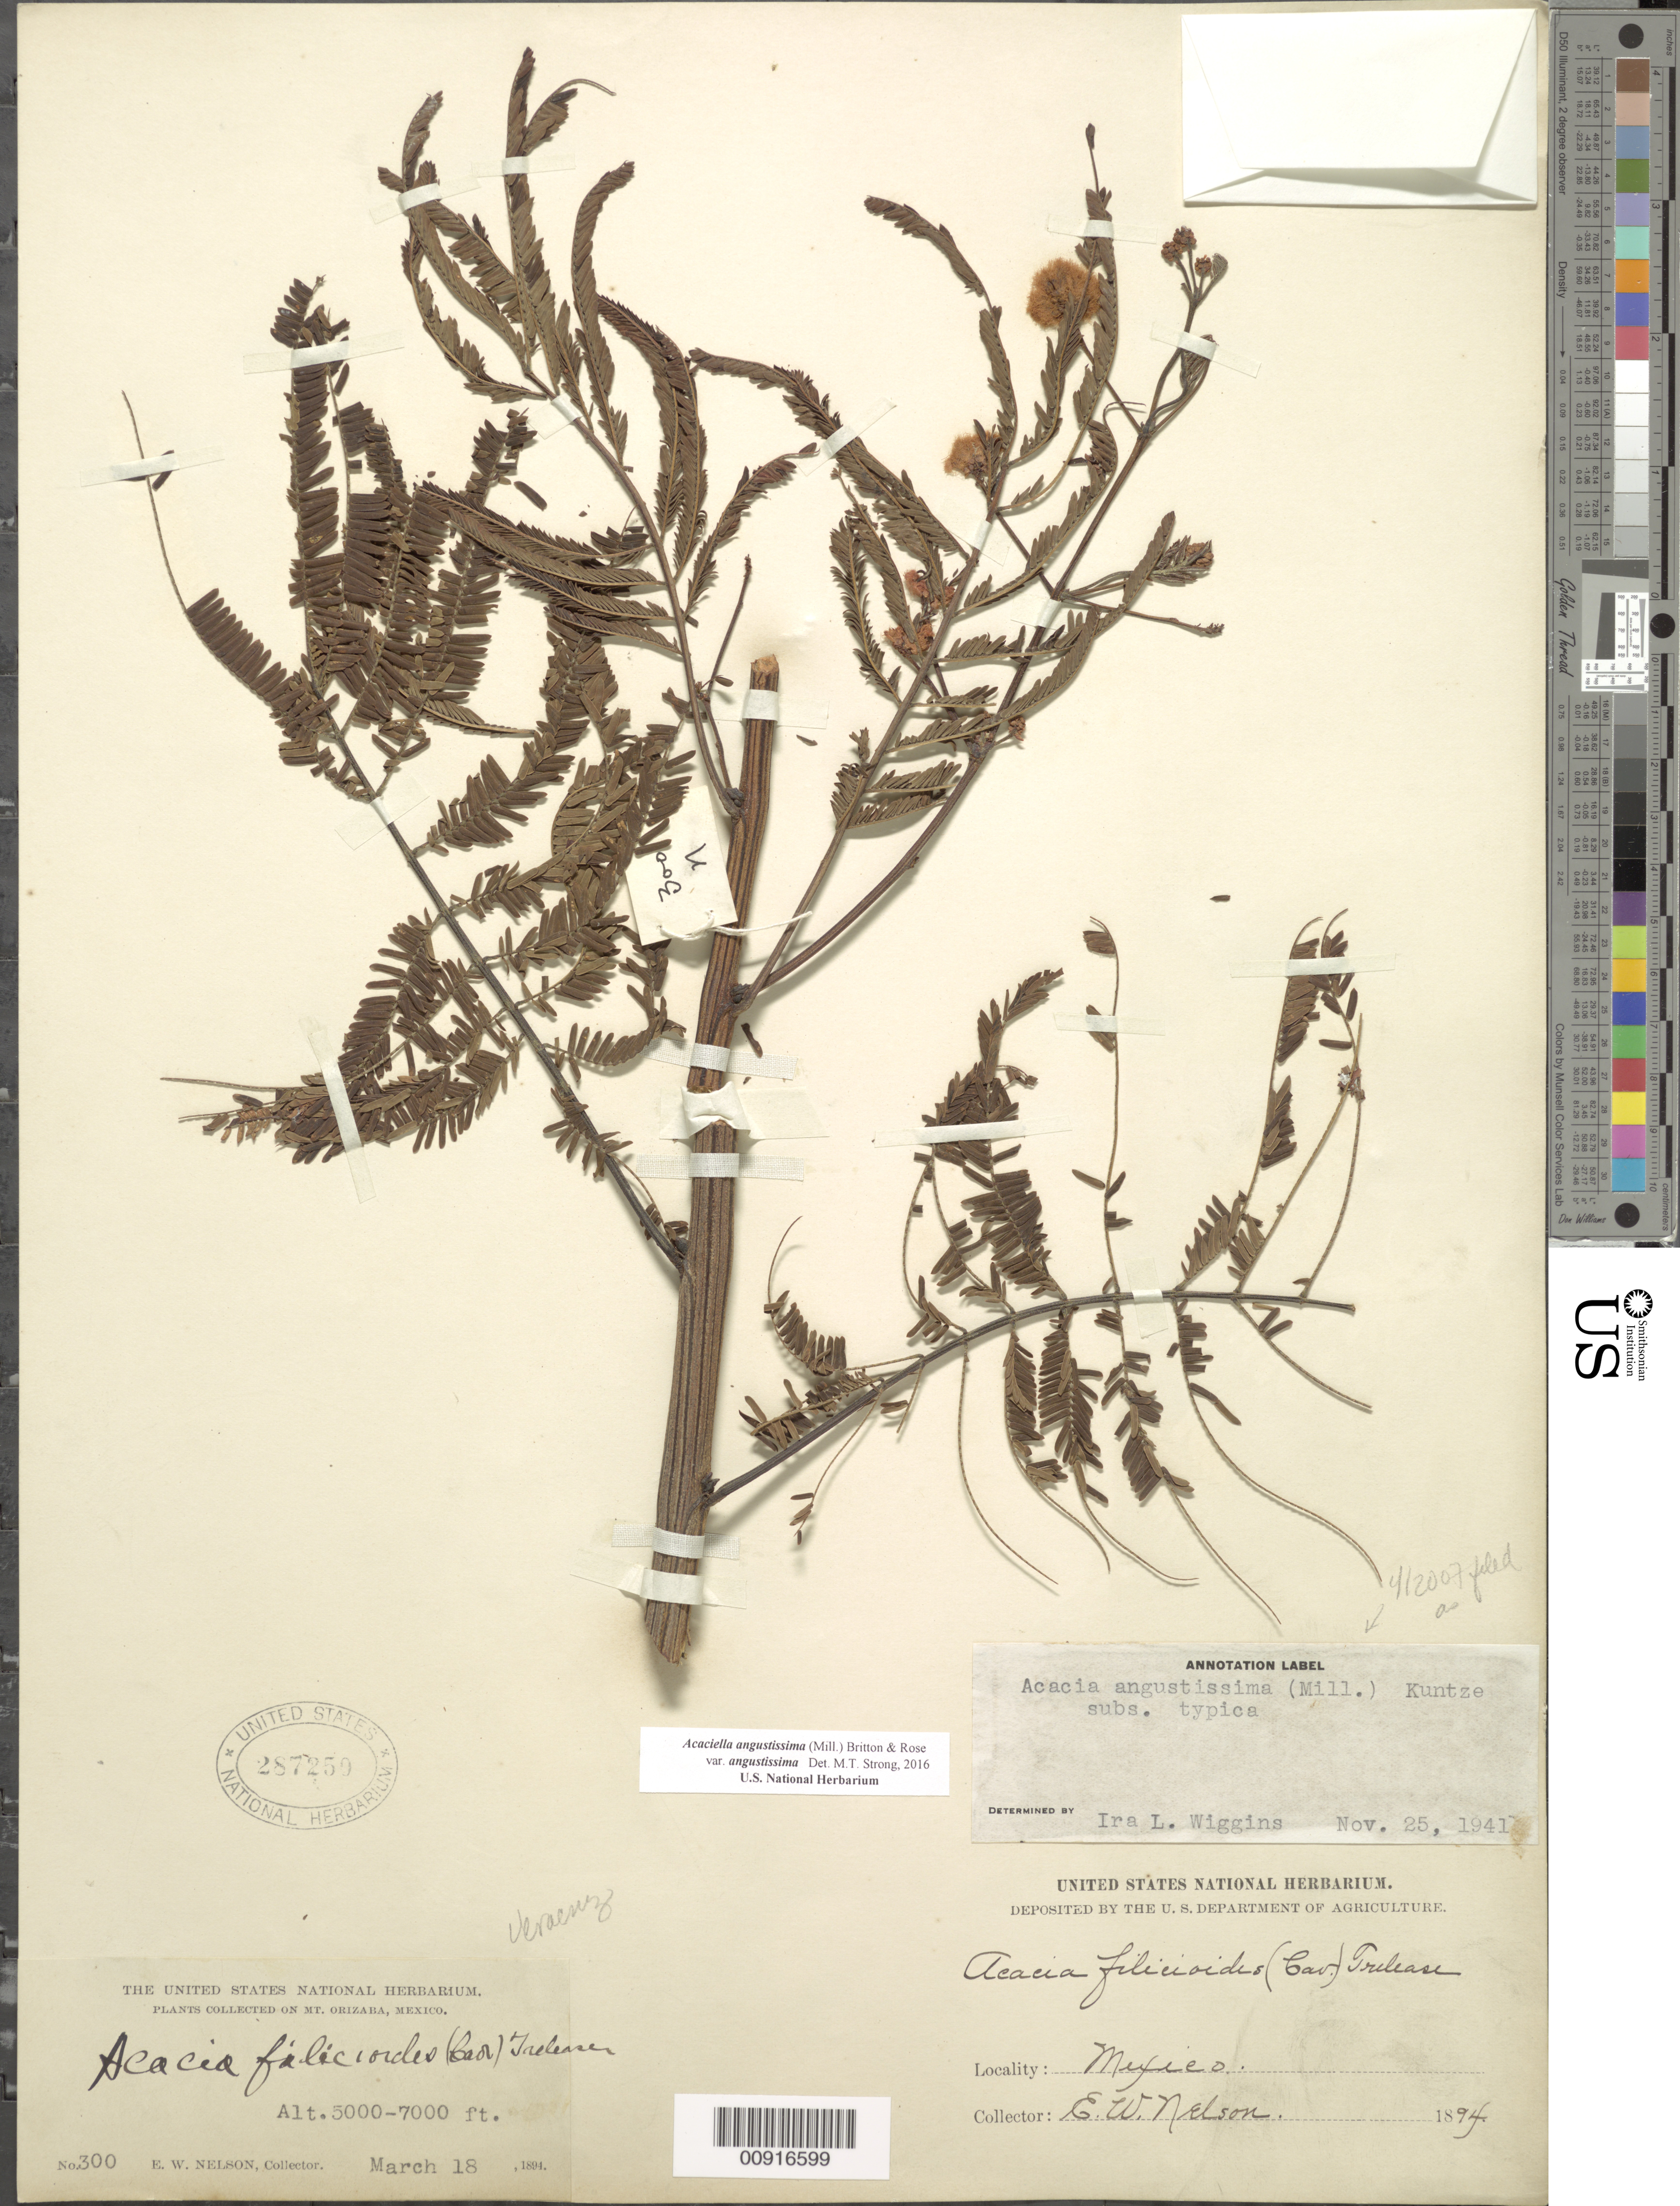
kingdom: Plantae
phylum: Tracheophyta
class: Magnoliopsida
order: Fabales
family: Fabaceae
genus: Acaciella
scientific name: Acaciella angustissima var. angustissima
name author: (Mill.) Britton & Rose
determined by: Strong, M. T., (US), Smithsonian Institution - National Museum of Natural History (UNITED STATES)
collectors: E. W. Nelson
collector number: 300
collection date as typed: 18 Mar 1894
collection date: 1894-03-18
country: Mexico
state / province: Veracruz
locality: Mt. Orizaba.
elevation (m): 1524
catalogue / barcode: US 287250